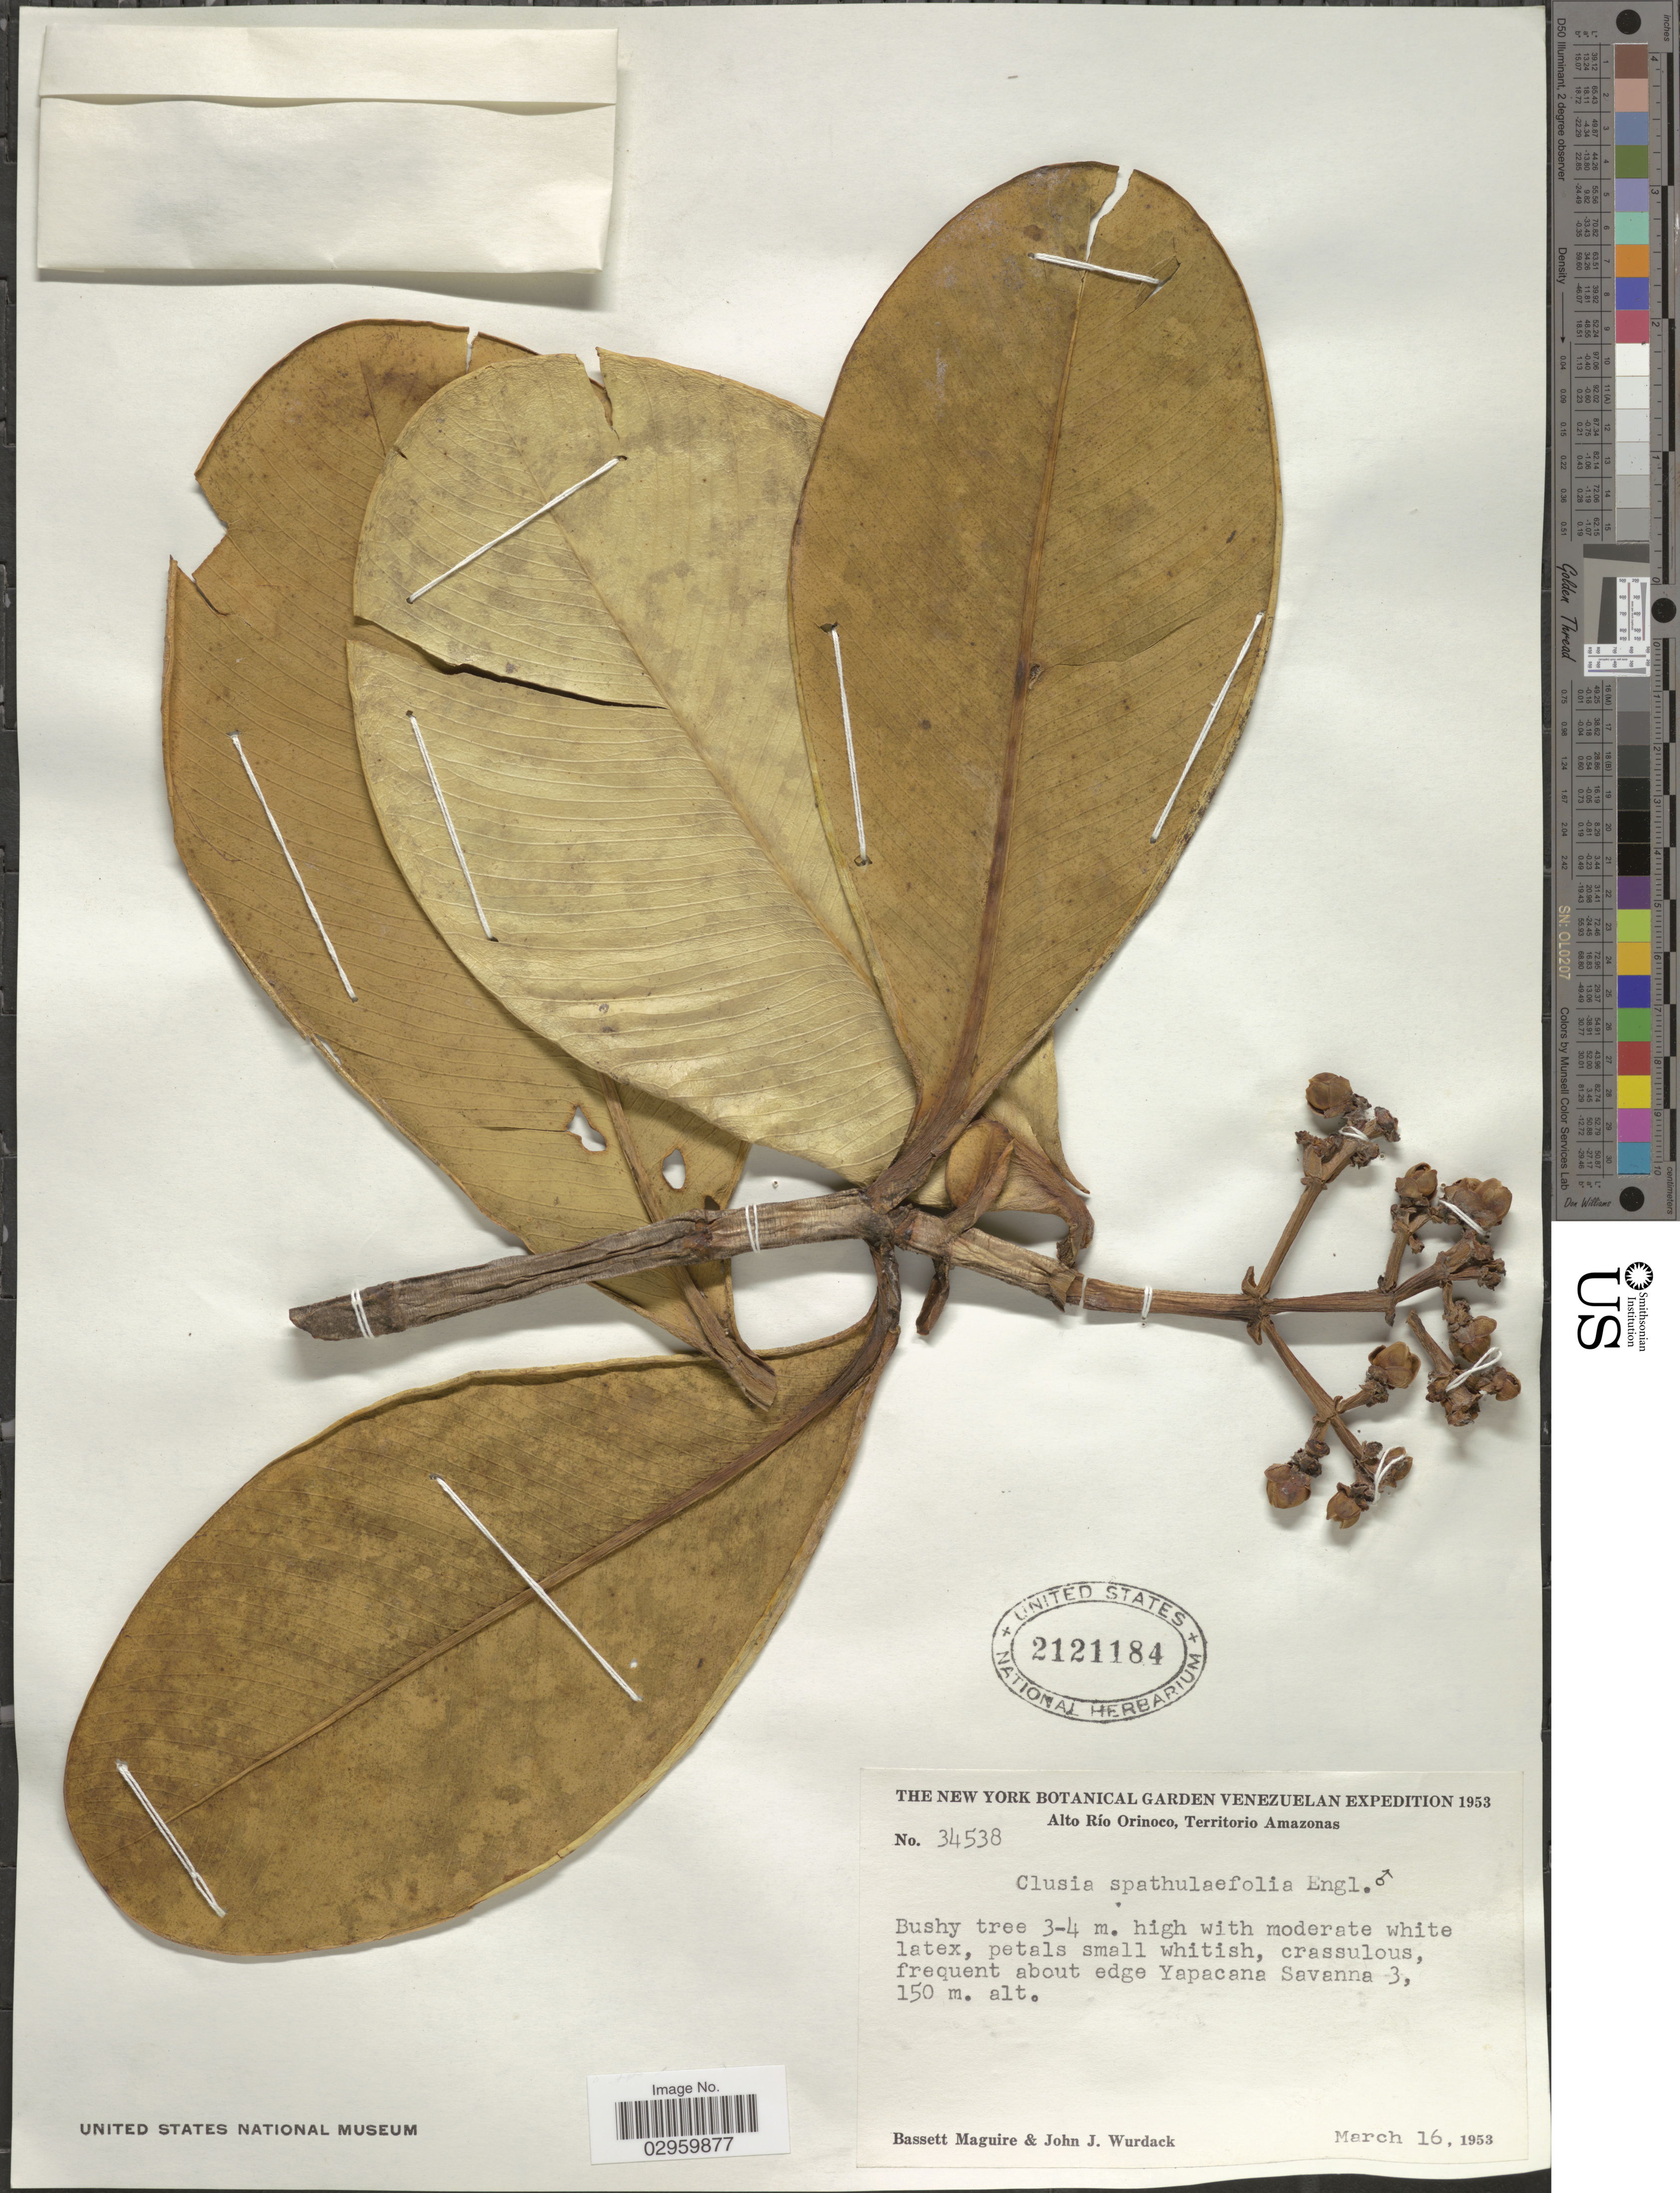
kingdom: Plantae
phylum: Tracheophyta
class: Magnoliopsida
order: Malpighiales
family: Clusiaceae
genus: Clusia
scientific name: Clusia spathulifolia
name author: Engl.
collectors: B. Maguire & J. J. Wurdack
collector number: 34538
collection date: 1953-03-16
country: Venezuela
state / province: Amazonas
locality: Alto Río Orinoco, frequent about edge Yapacana Savanna 3.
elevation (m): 150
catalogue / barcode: US 2121184